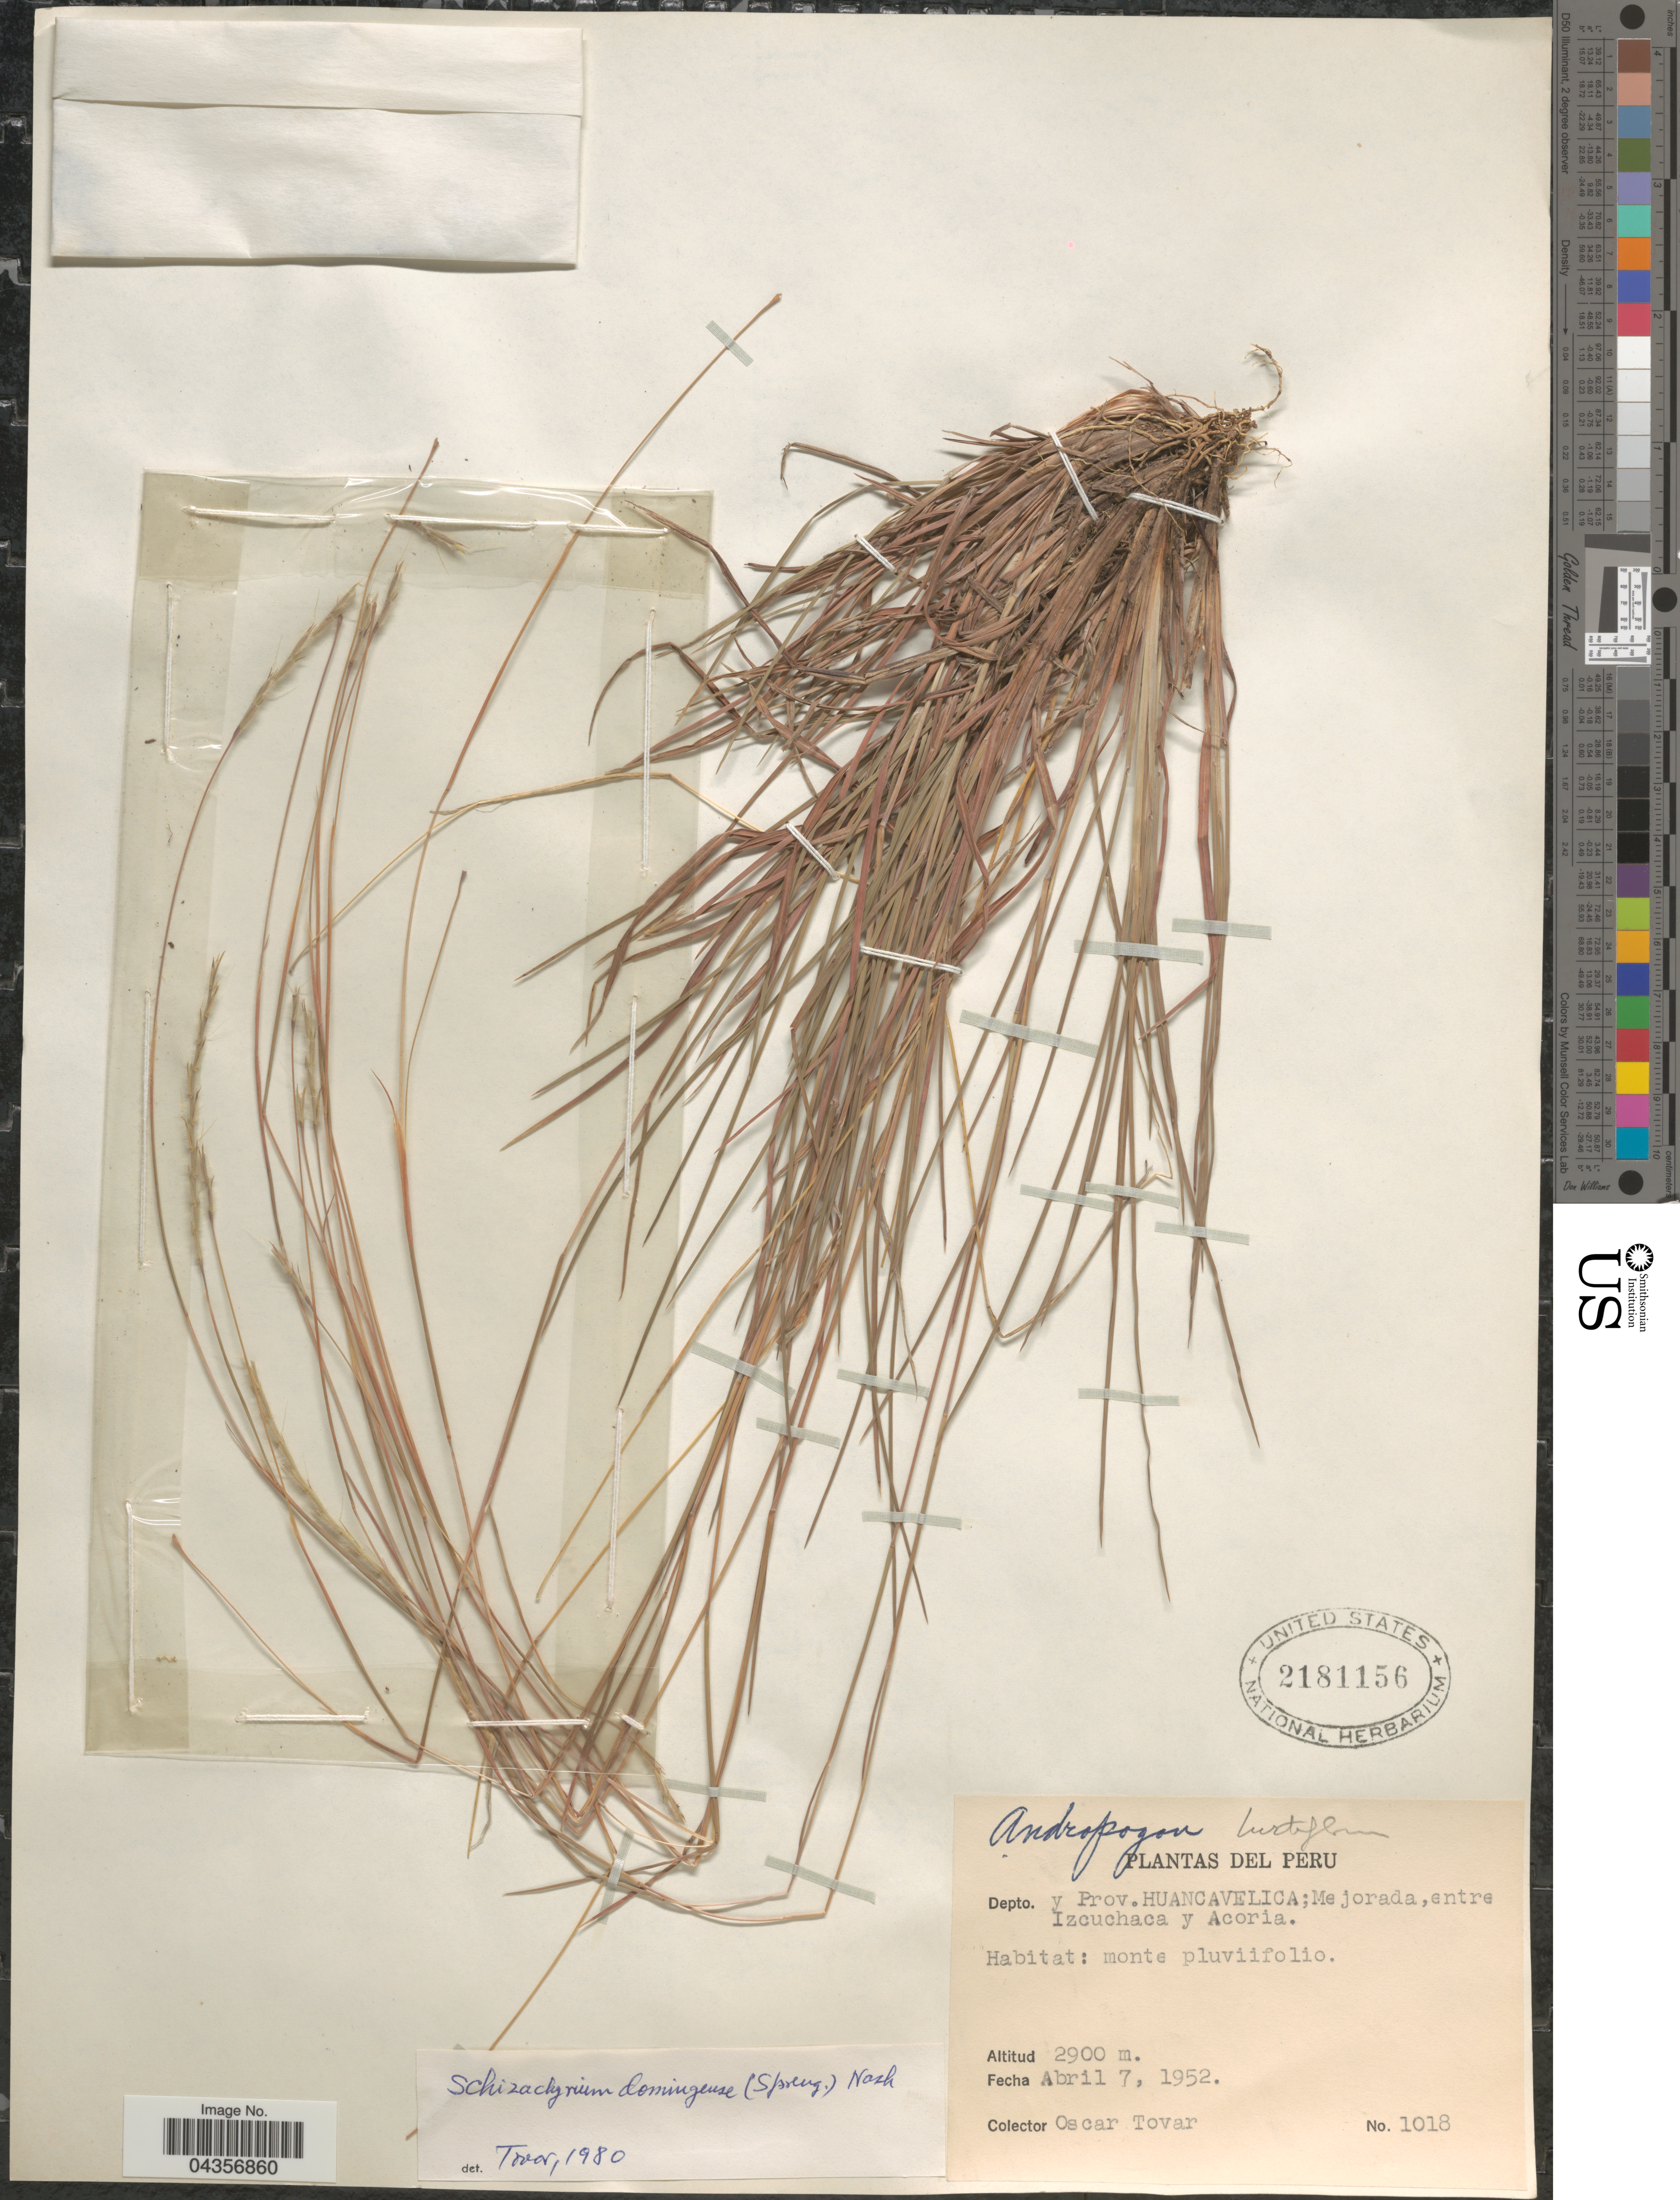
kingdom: Plantae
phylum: Tracheophyta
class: Liliopsida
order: Poales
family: Poaceae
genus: Schizachyrium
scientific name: Schizachyrium sanguineum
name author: (Retz.) Alston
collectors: Ó. Tovar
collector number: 1018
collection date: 1952-04-07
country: Peru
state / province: Huancavelica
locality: Depto. y Prov. Huancavelica: Mejorada, entre Izcuchaca y Acoria.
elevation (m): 2900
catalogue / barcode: US 2181156